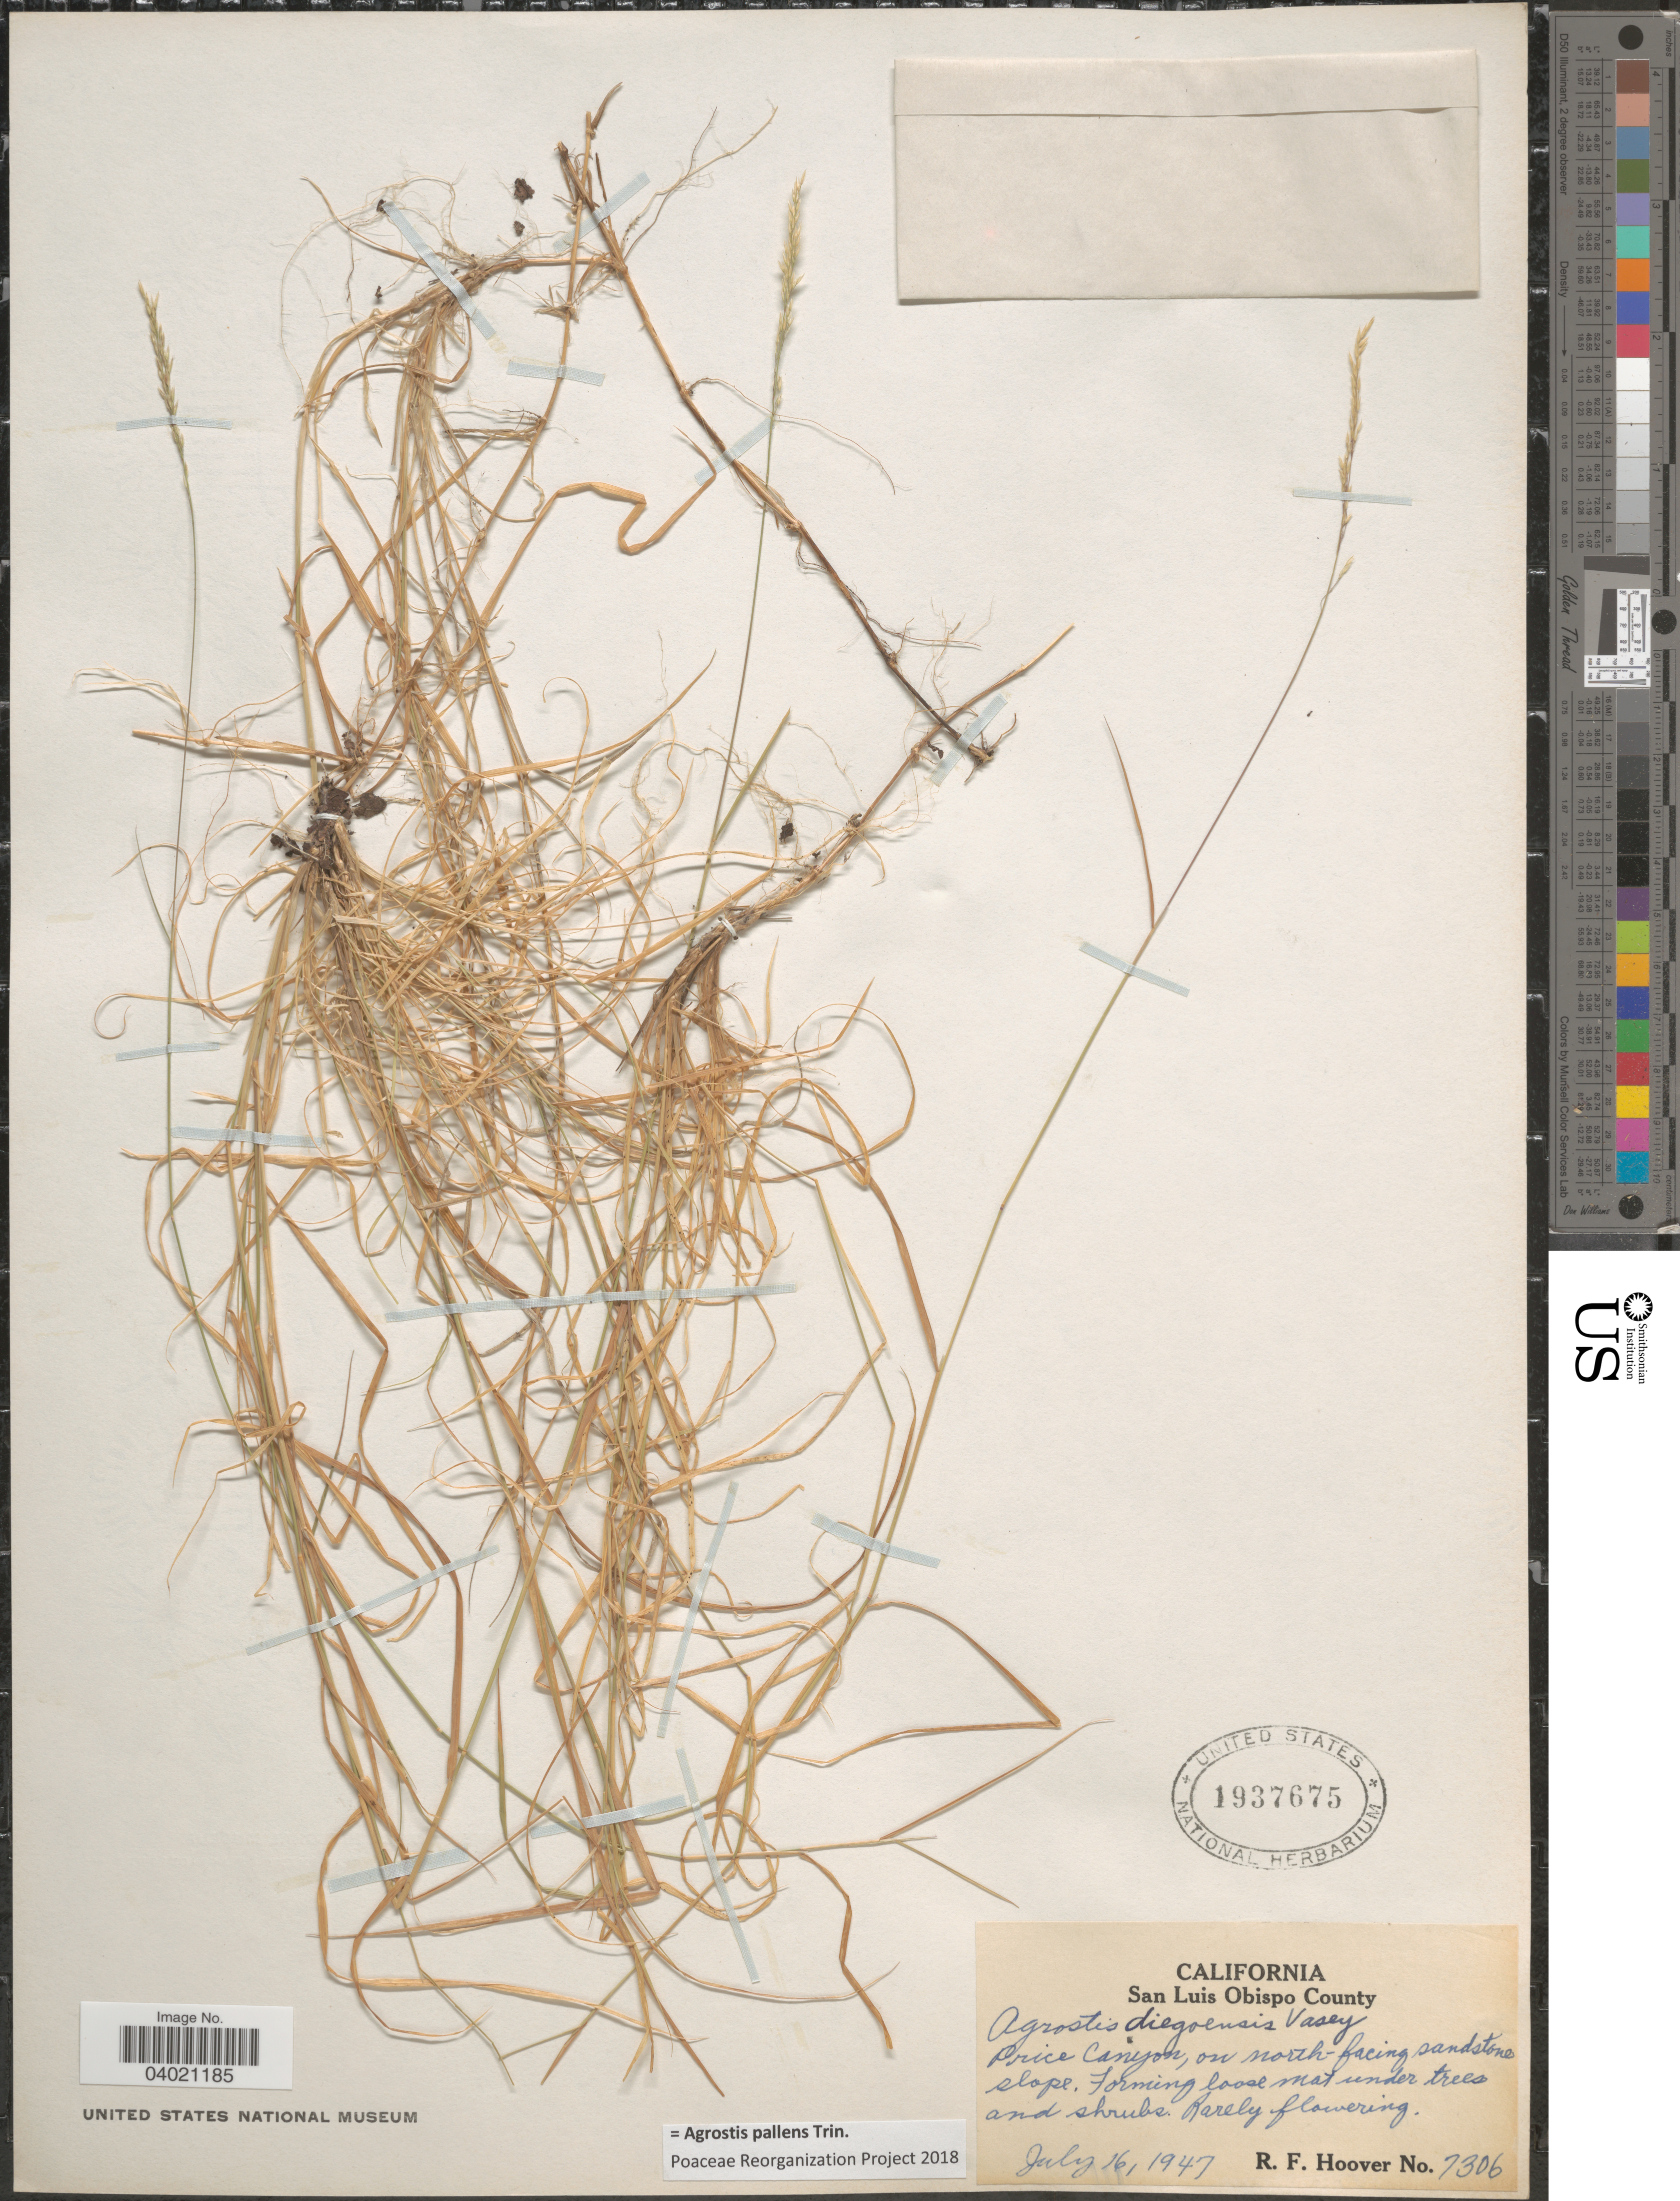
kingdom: Plantae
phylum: Tracheophyta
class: Liliopsida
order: Poales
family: Poaceae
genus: Agrostis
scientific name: Agrostis pallens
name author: Trin.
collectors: R. F. Hoover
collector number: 7306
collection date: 1947-07-16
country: United States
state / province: California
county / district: San Luis Obispo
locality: San Luis Obispo County. Price Canyon, on north-facing sandstone slope.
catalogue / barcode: US 1937675